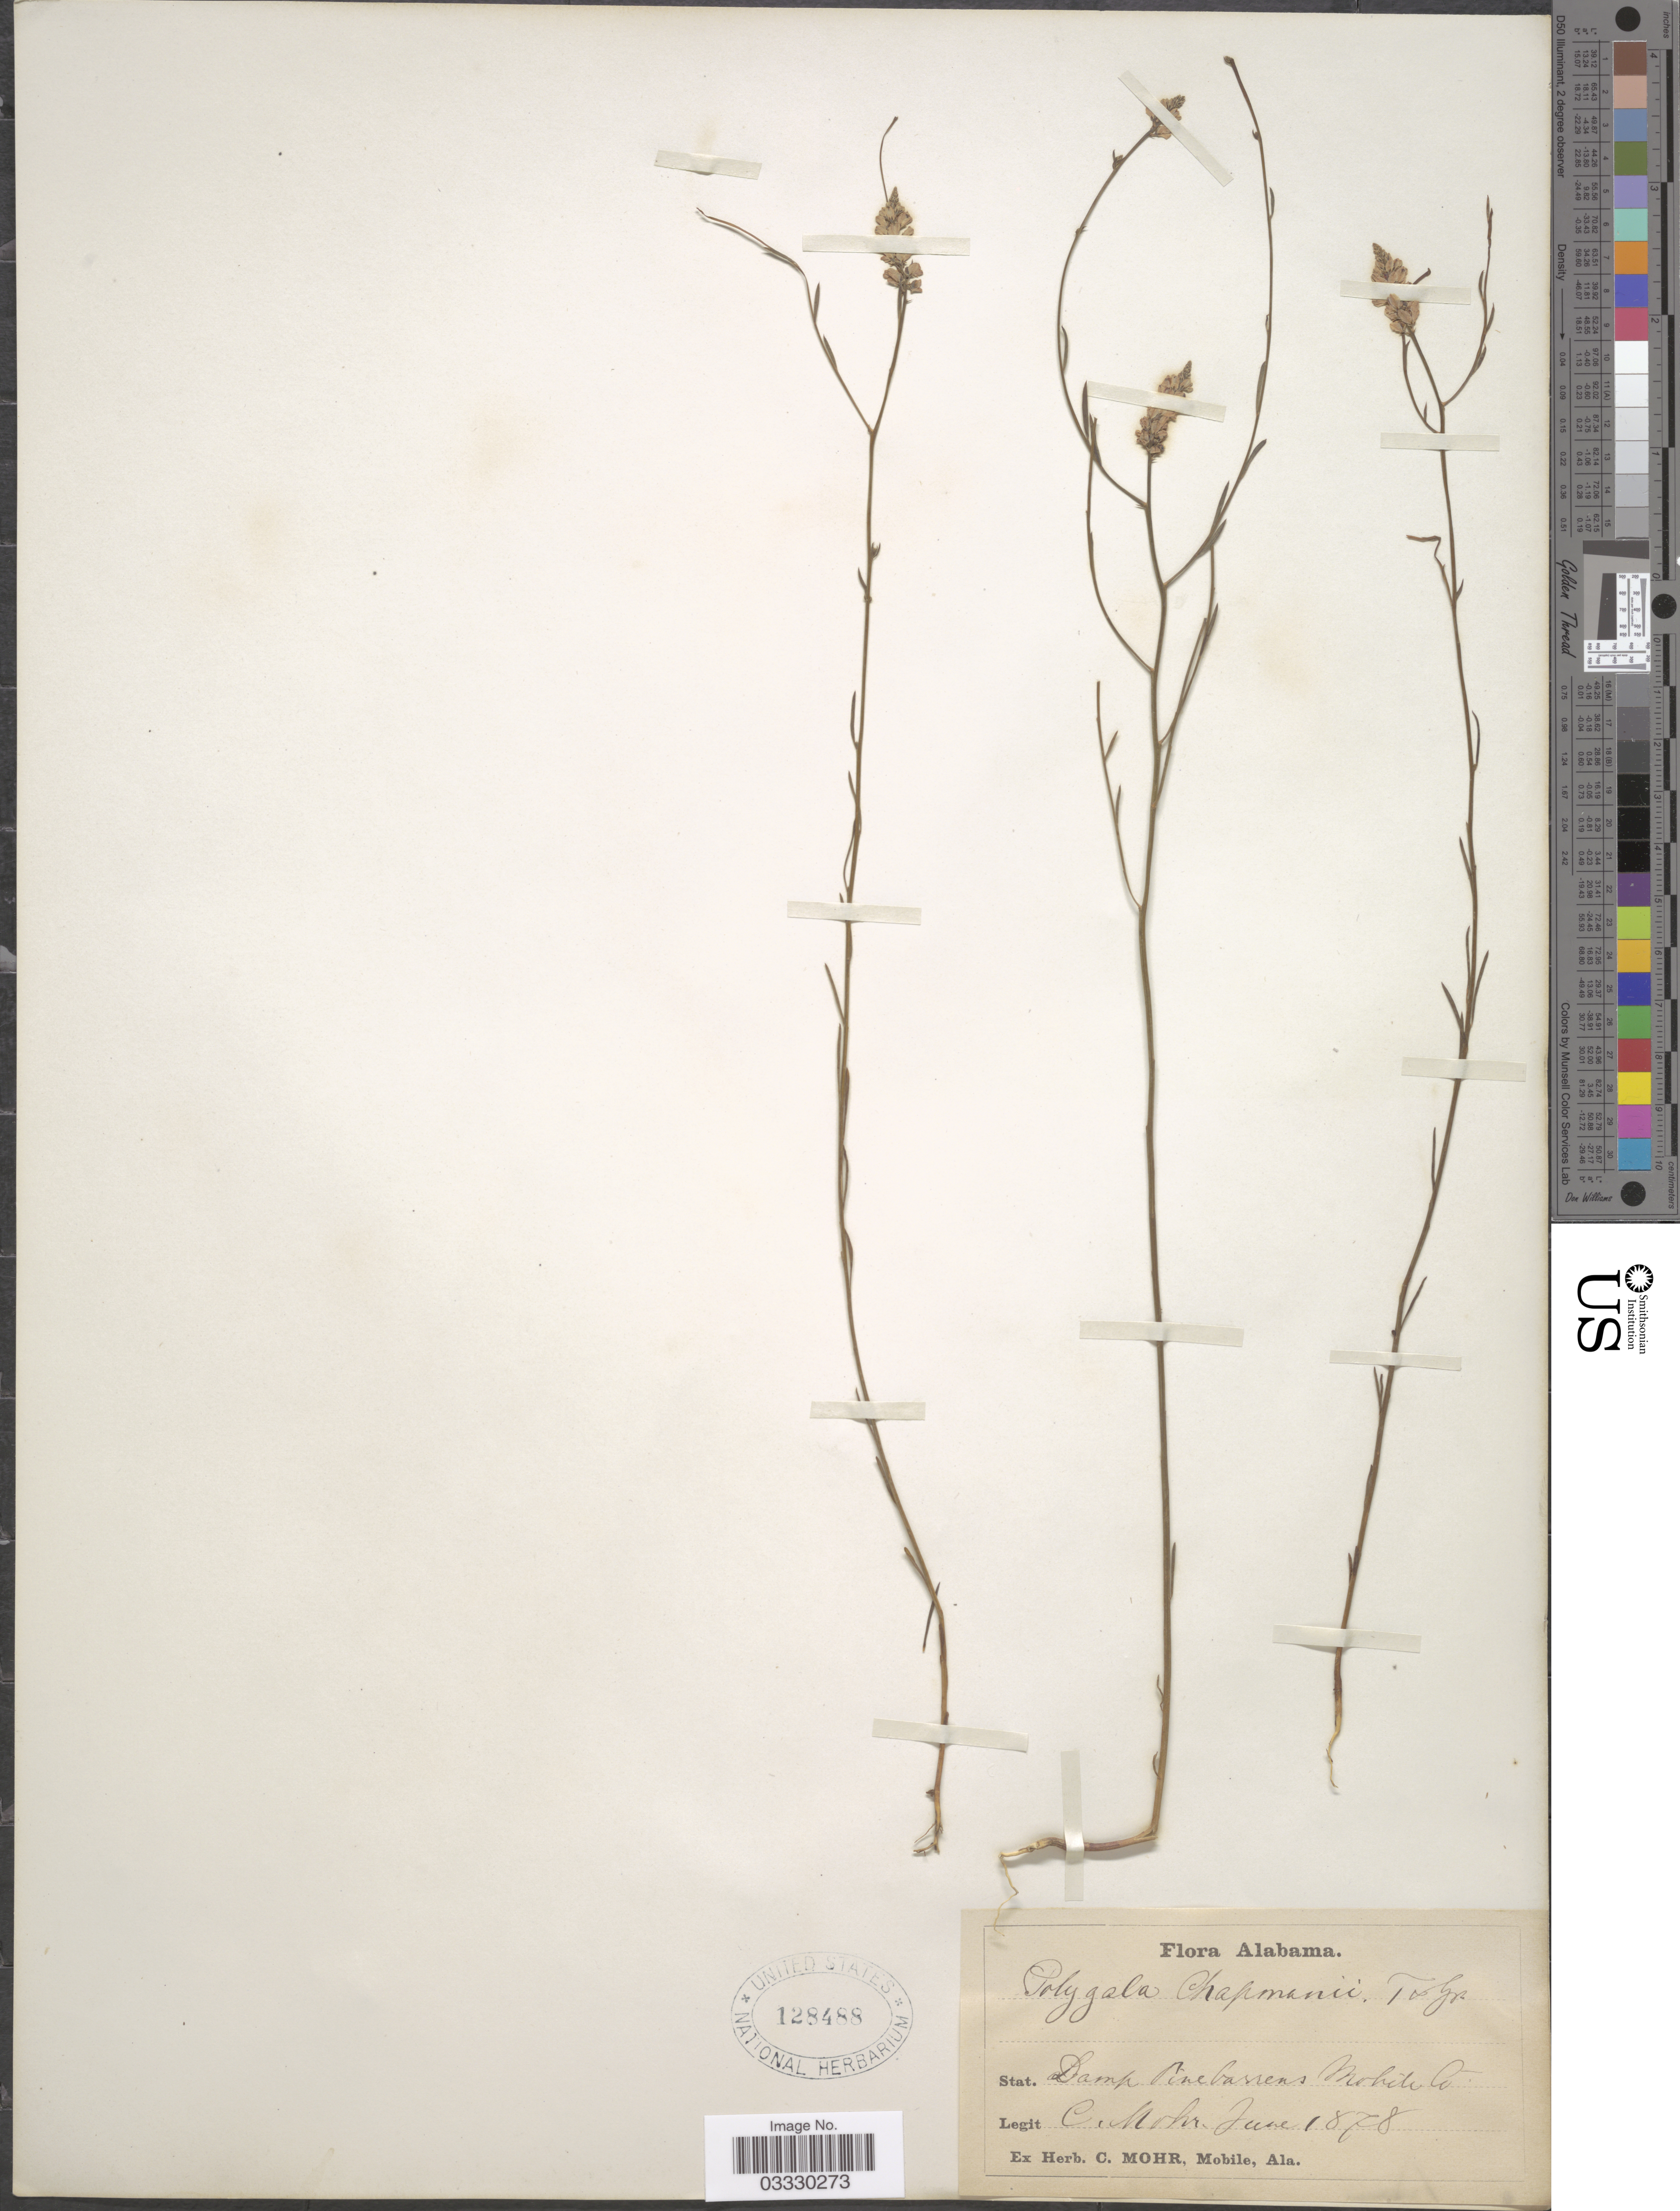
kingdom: Plantae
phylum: Tracheophyta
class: Magnoliopsida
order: Fabales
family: Polygalaceae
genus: Polygala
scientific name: Polygala chapmanii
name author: Torr. & A. Gray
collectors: C. T. Mohr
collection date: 1878-06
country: United States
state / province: Alabama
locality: Mobile Co.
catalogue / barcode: US 128488